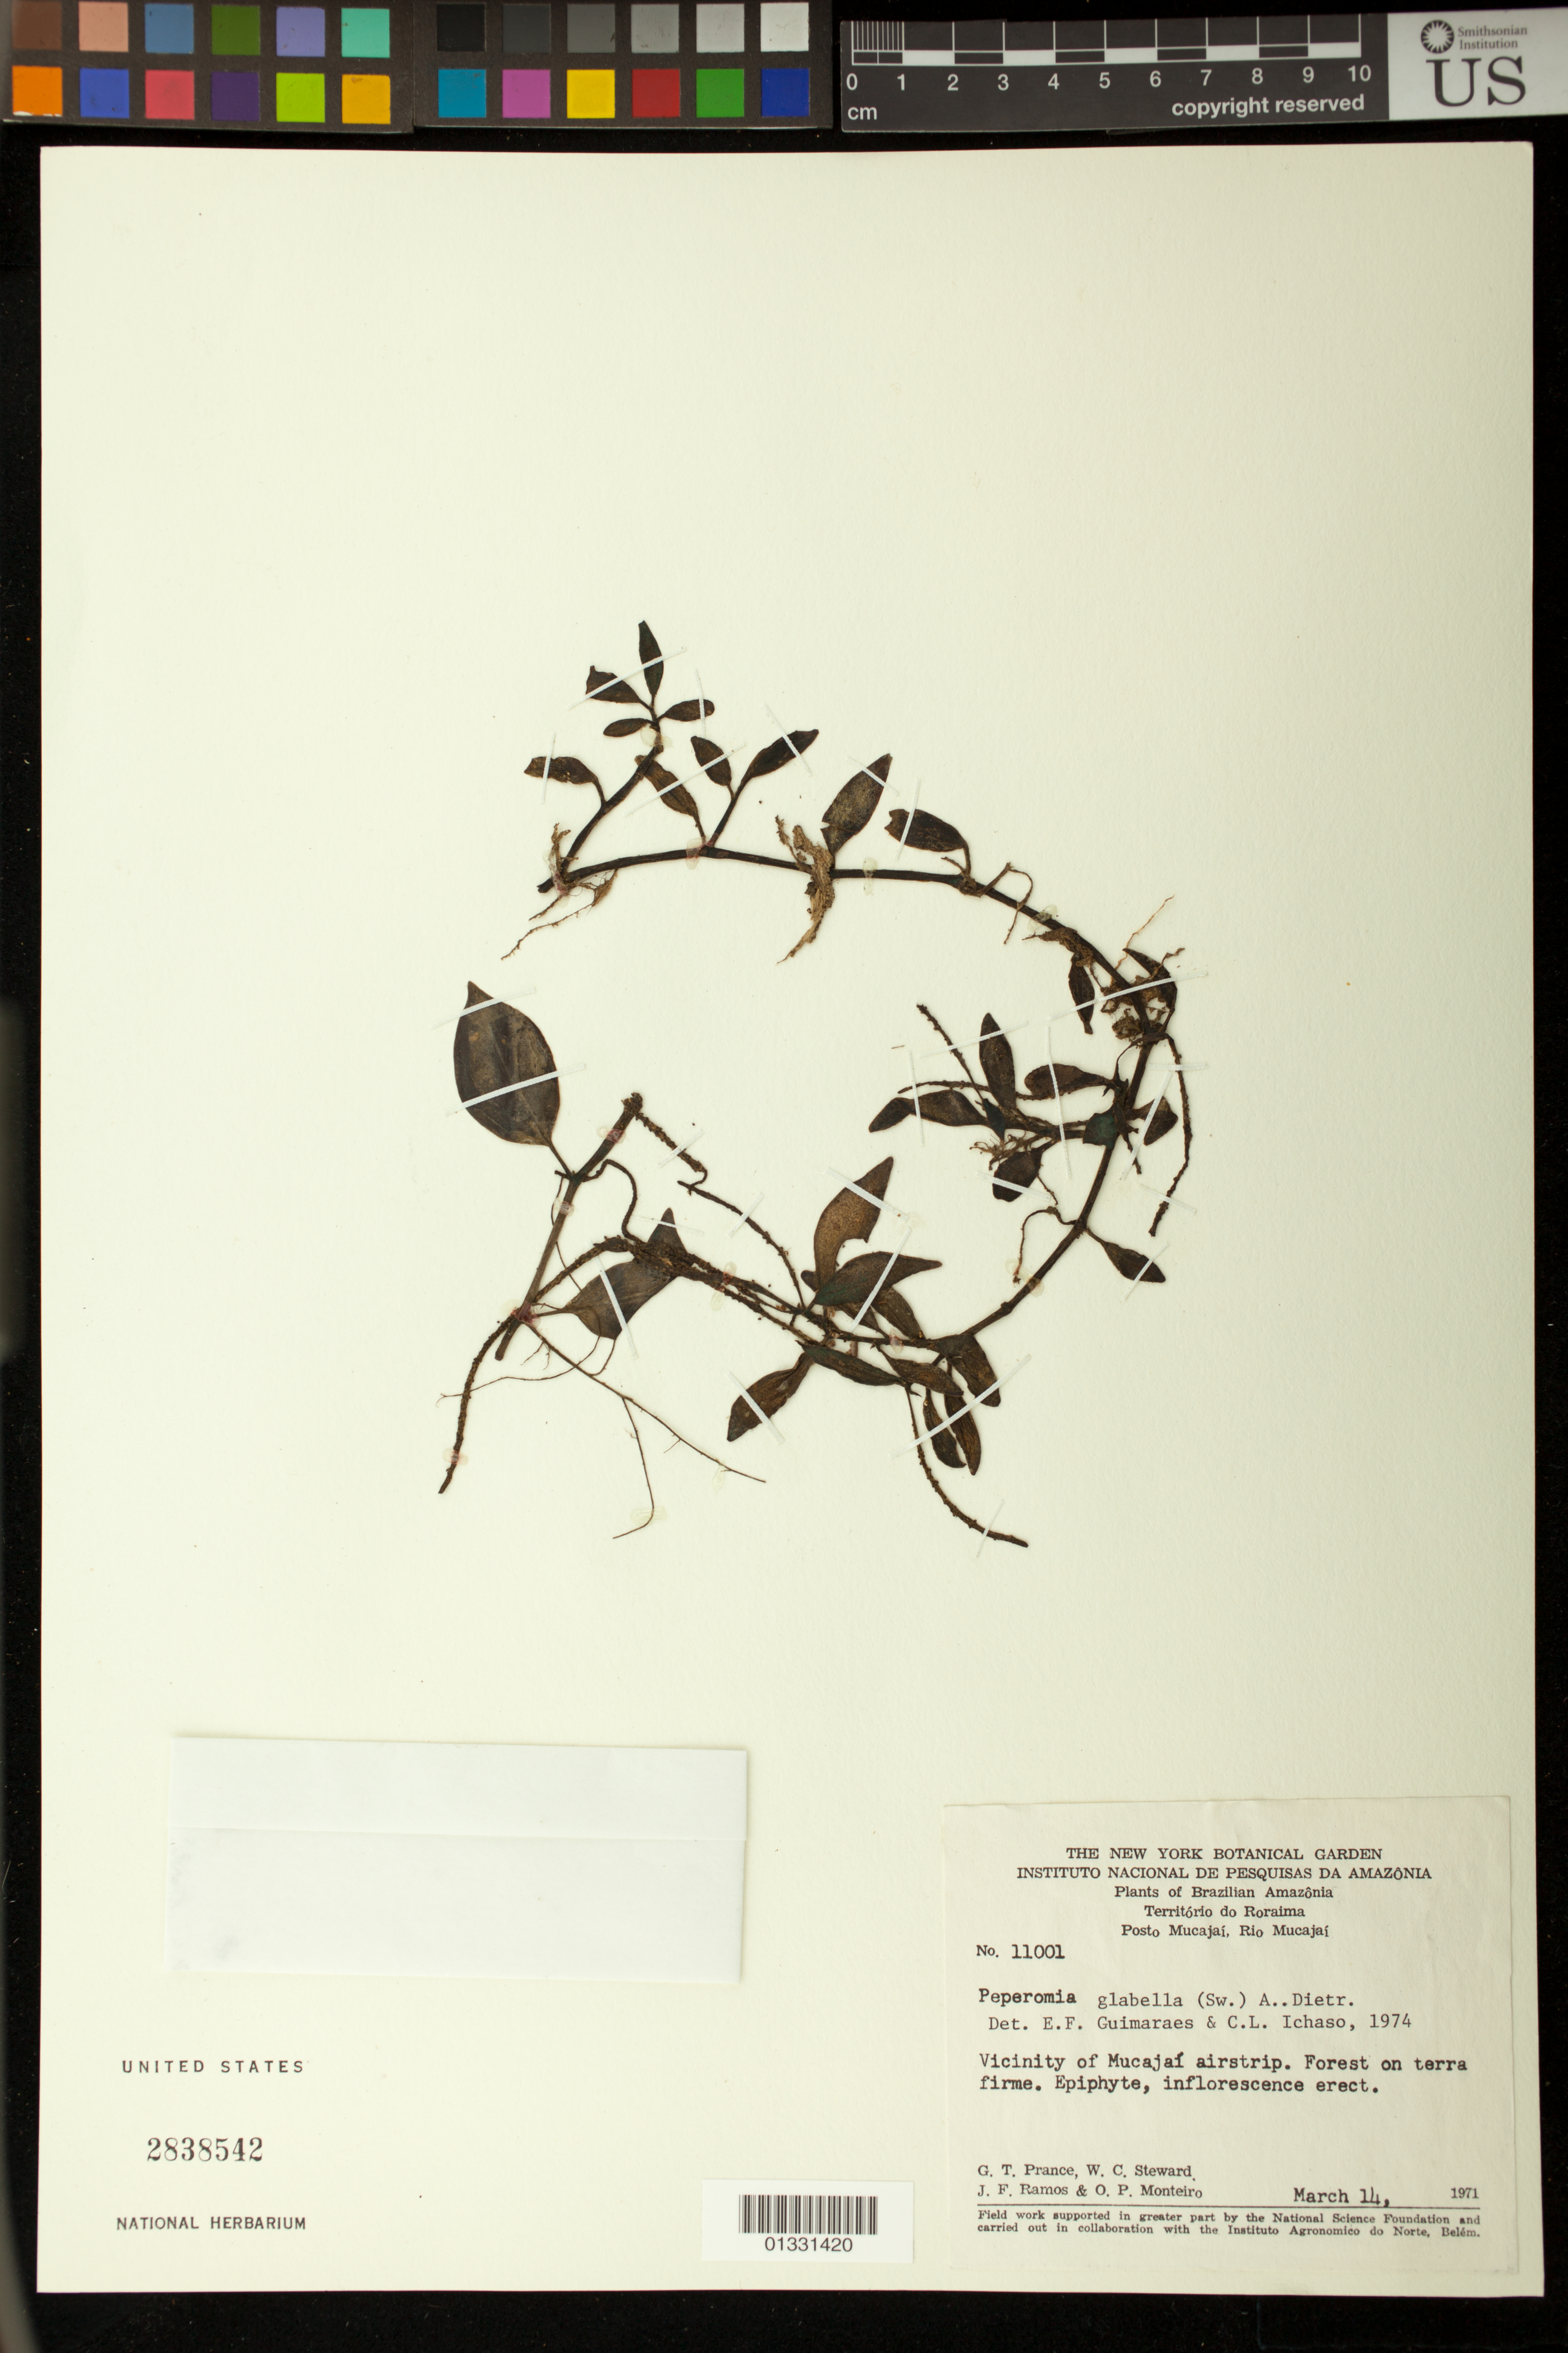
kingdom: Plantae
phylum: Tracheophyta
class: Magnoliopsida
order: Piperales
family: Piperaceae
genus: Peperomia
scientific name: Peperomia glabella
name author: (Sw.) A. Dietr.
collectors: G. T. Prance, W. C. Steward, J. F. Ramos & O. P. Monteiro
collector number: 11001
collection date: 1971-03-14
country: Brazil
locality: Vicinity of Mucajaí airstrip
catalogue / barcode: US 2838542